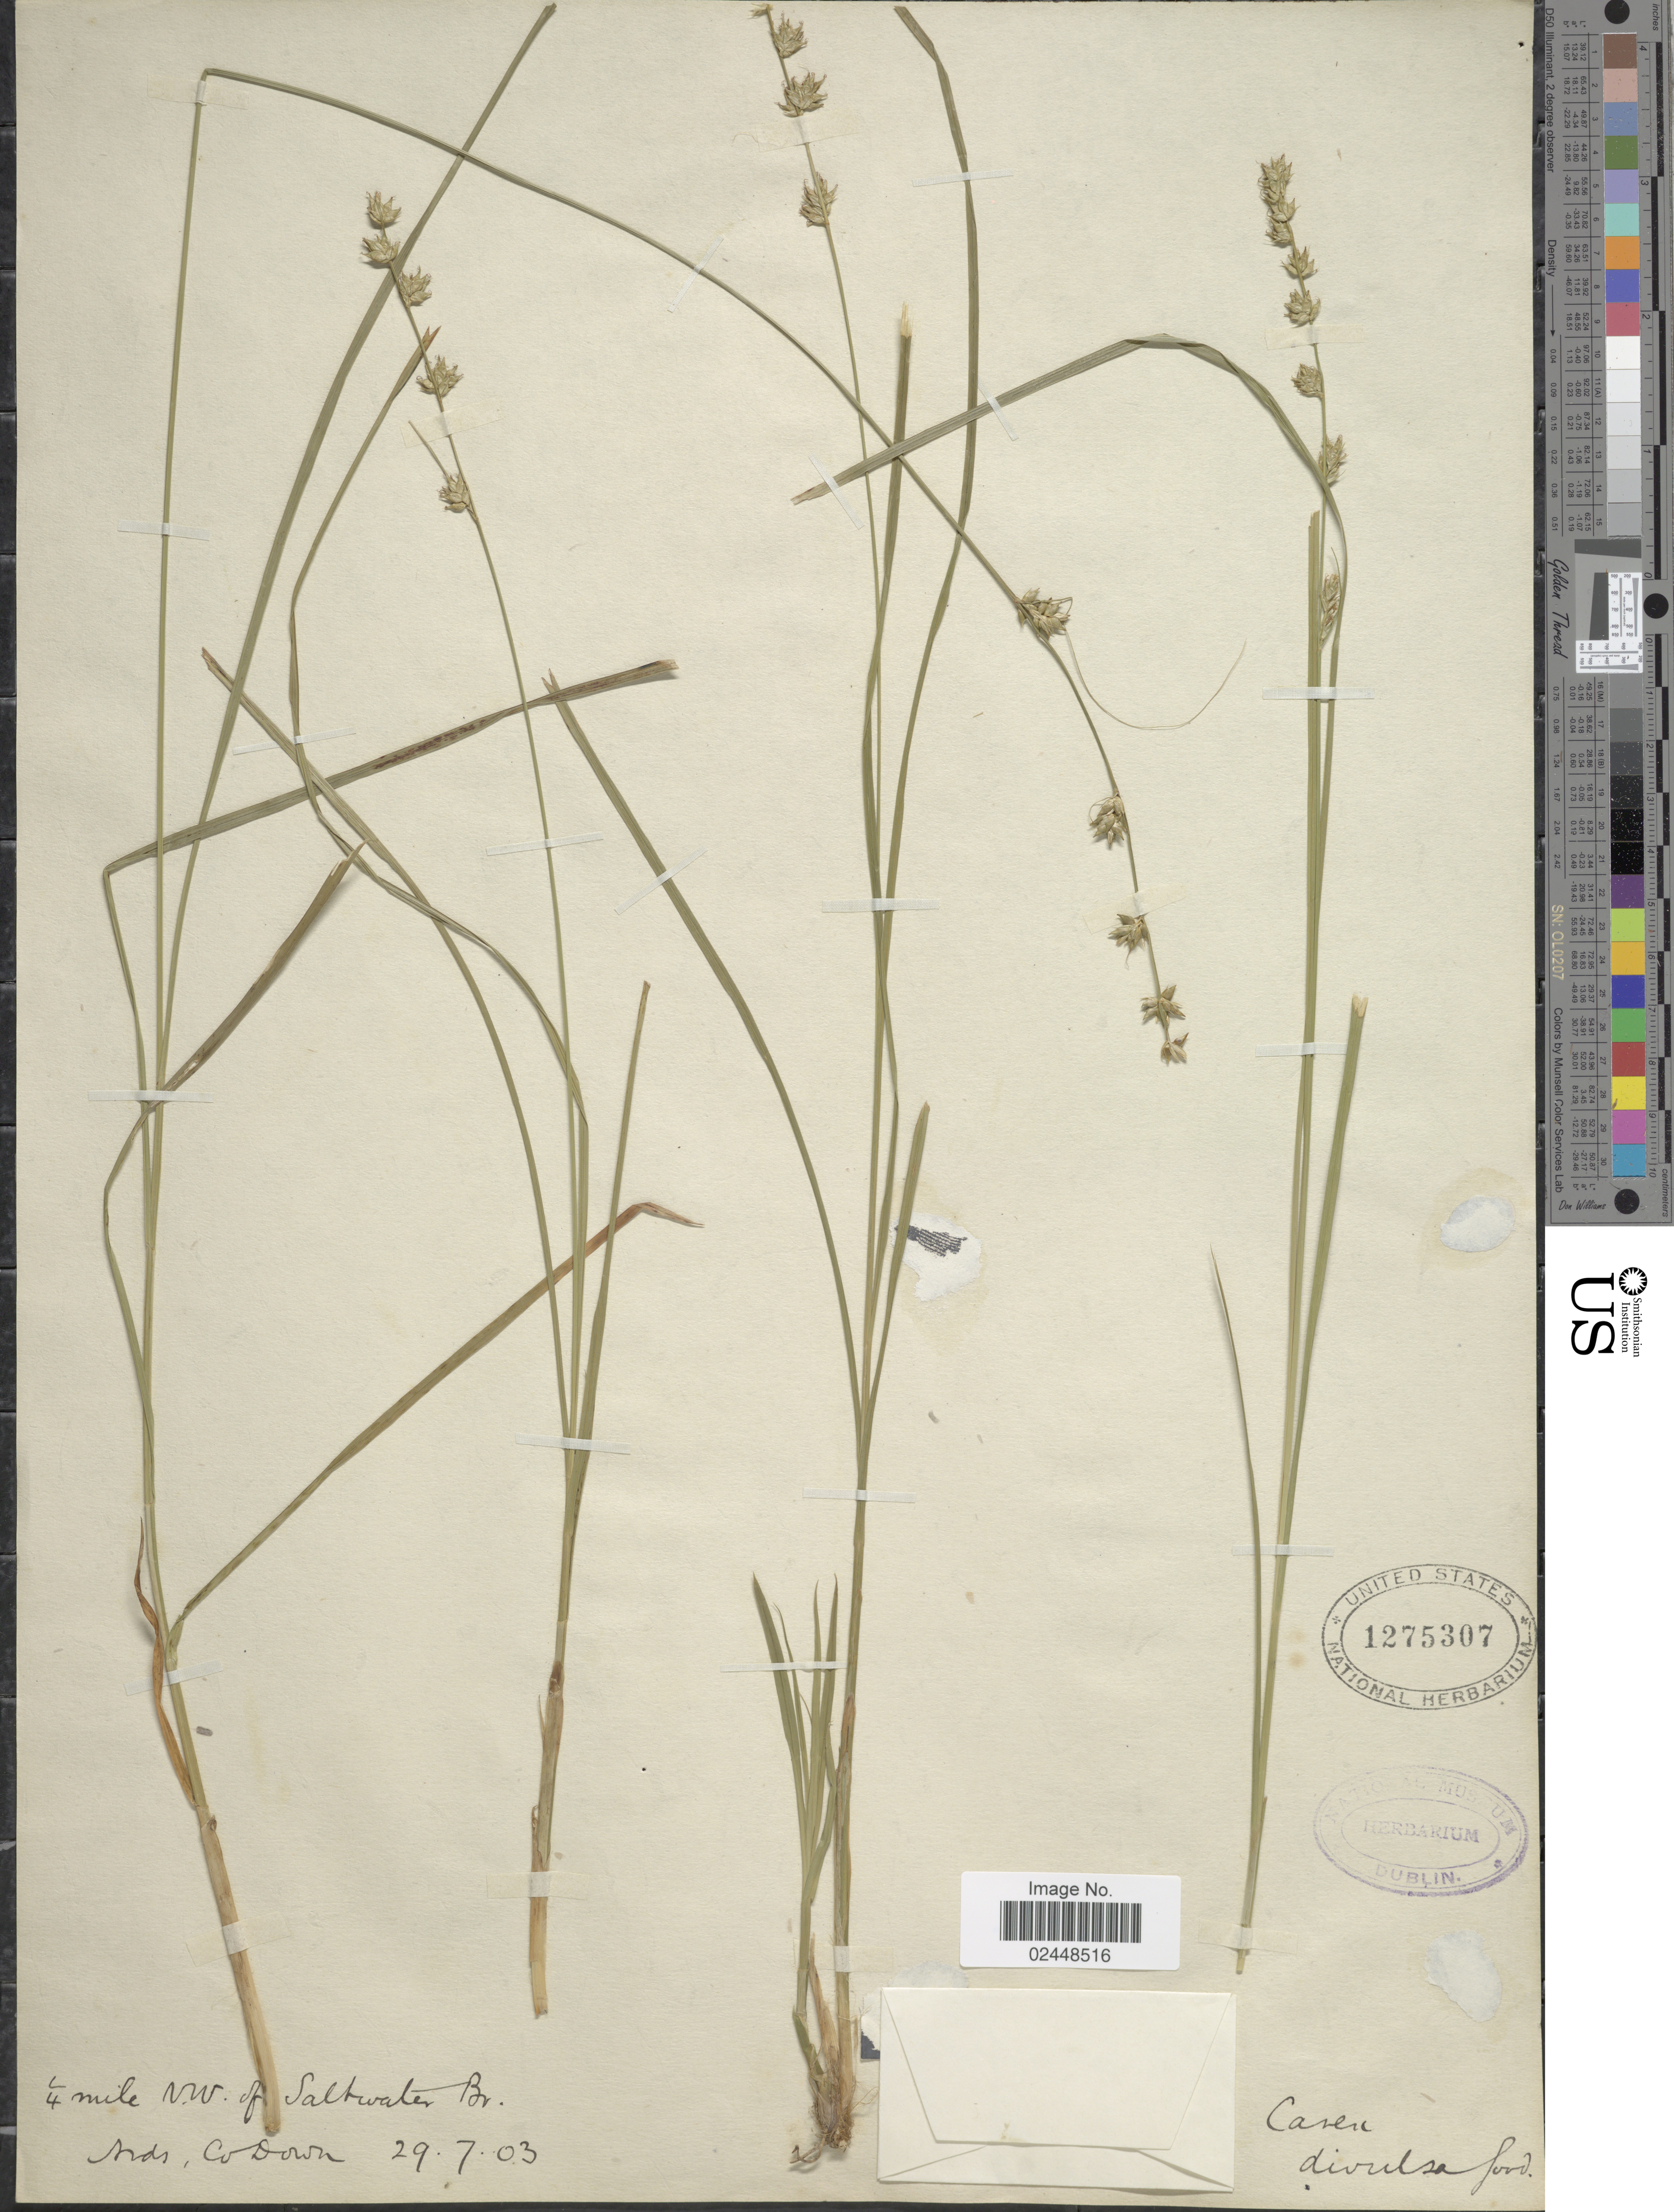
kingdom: Plantae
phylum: Tracheophyta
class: Liliopsida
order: Poales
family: Cyperaceae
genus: Carex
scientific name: Carex divulsa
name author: Stokes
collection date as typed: Transcribed d/m/y: 29/7/3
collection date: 1903-07-29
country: United Kingdom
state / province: Northern Ireland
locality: ¼ mile N.W. of Saltwater Br. Mds. Co Down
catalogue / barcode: US 1275307